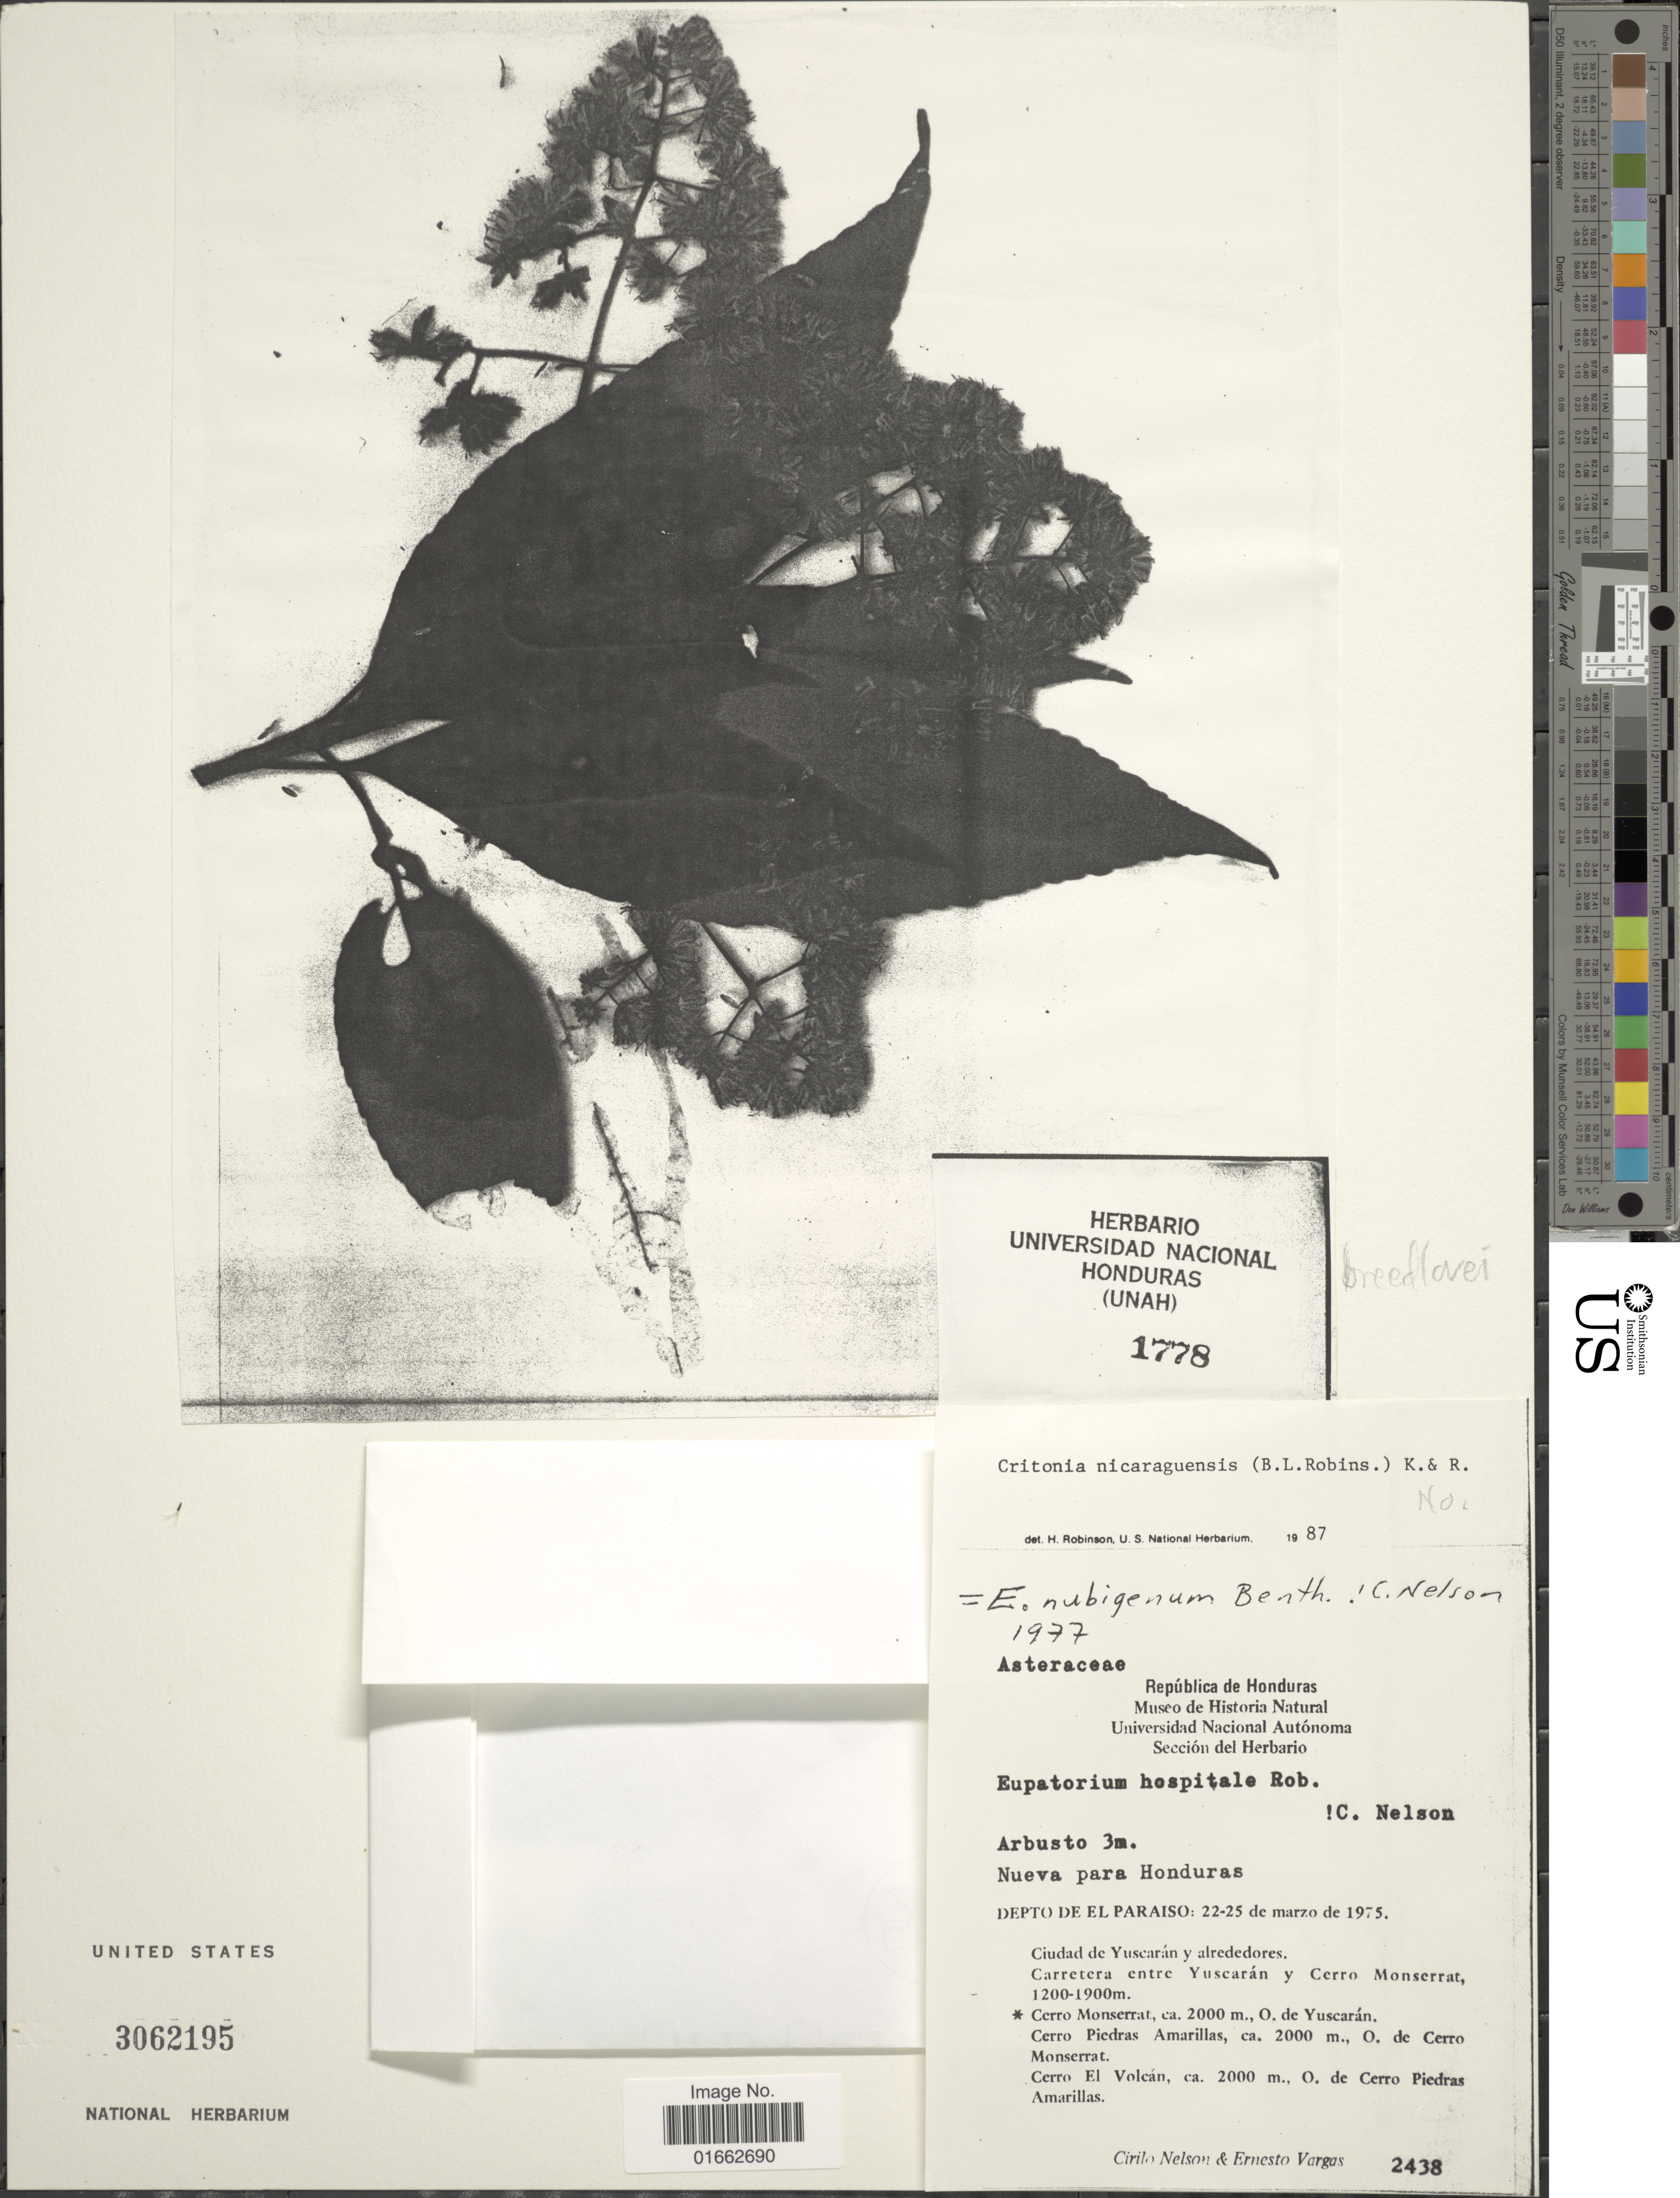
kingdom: Plantae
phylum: Tracheophyta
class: Magnoliopsida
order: Asterales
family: Asteraceae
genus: Critonia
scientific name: Critonia breedlovei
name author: R.M. King & H. Rob.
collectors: C. H. Nelson & E. Vargas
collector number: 2438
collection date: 1975-03-22/1975-03-25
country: Honduras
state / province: El Paraíso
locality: Nueva para Honduras, Cerro Monserrat, O. de Yuscarán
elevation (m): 2000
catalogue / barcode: US 3062195